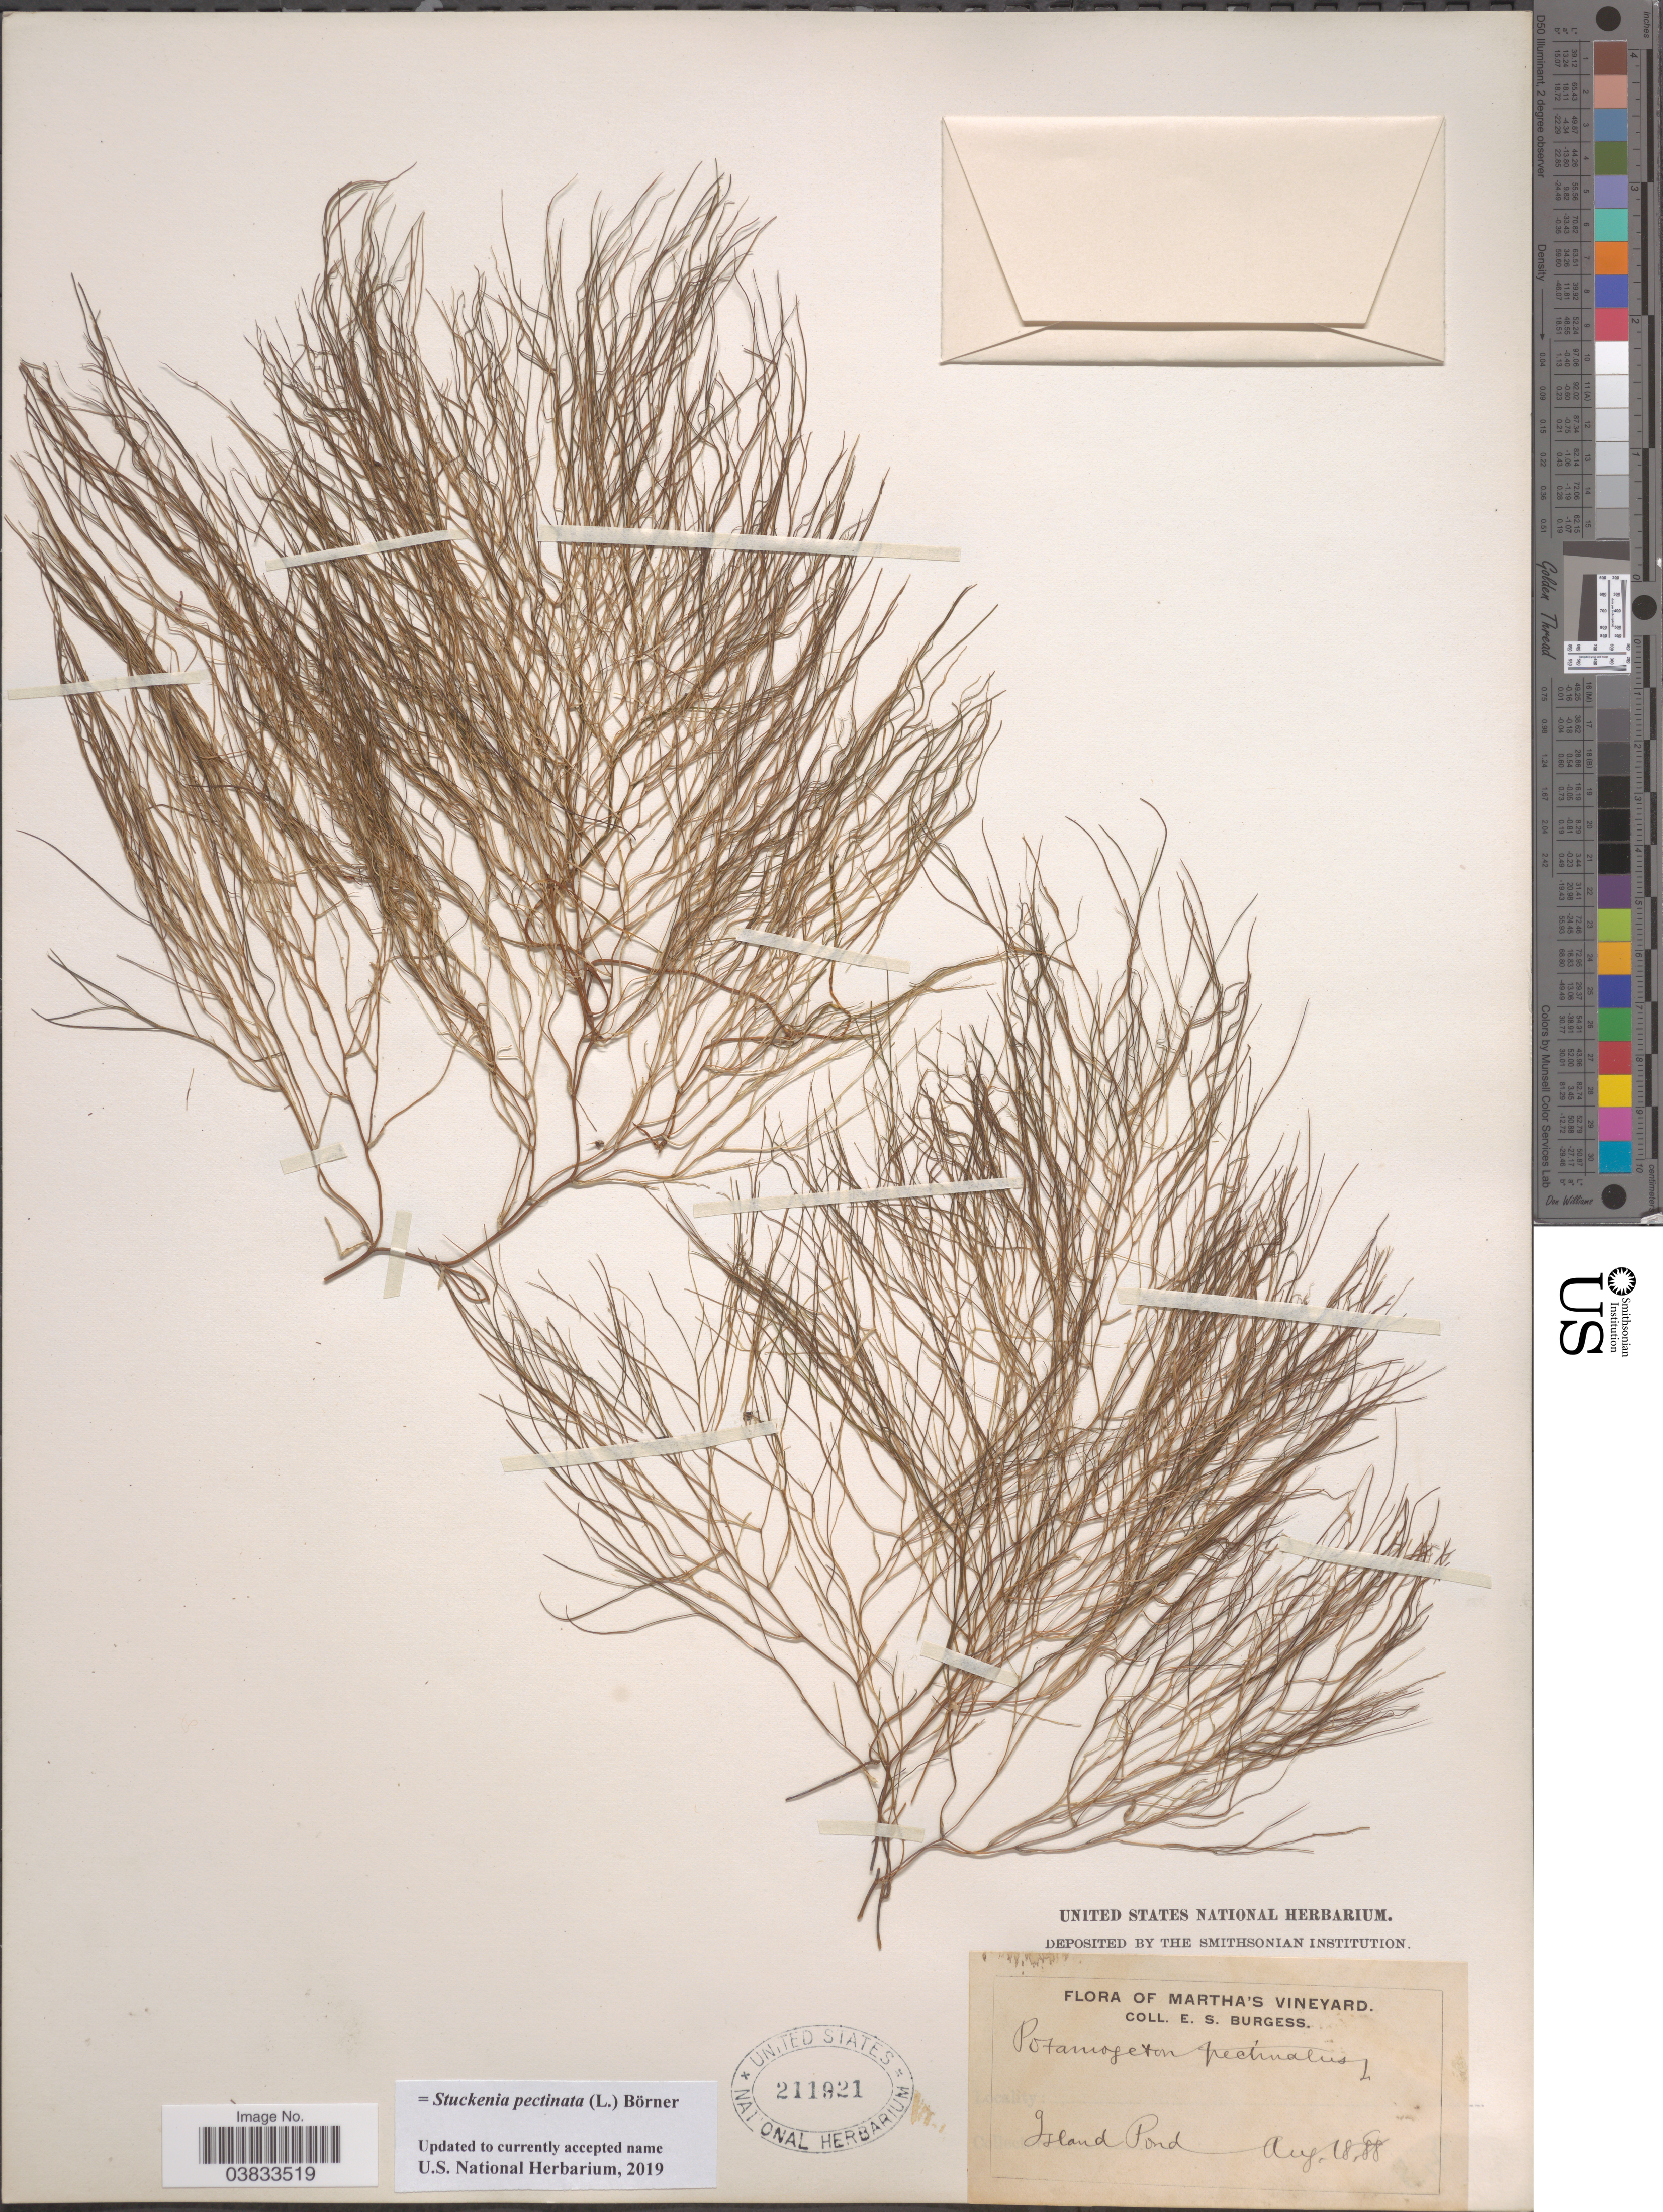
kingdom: Plantae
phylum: Tracheophyta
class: Liliopsida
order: Alismatales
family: Potamogetonaceae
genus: Stuckenia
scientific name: Stuckenia pectinata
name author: (L.) Börner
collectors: E. Burgess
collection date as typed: Transcribed d/m/y: 18/8/88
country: United States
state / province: Massachusetts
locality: Martha's Vineyard. Island Pond.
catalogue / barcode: US 211921